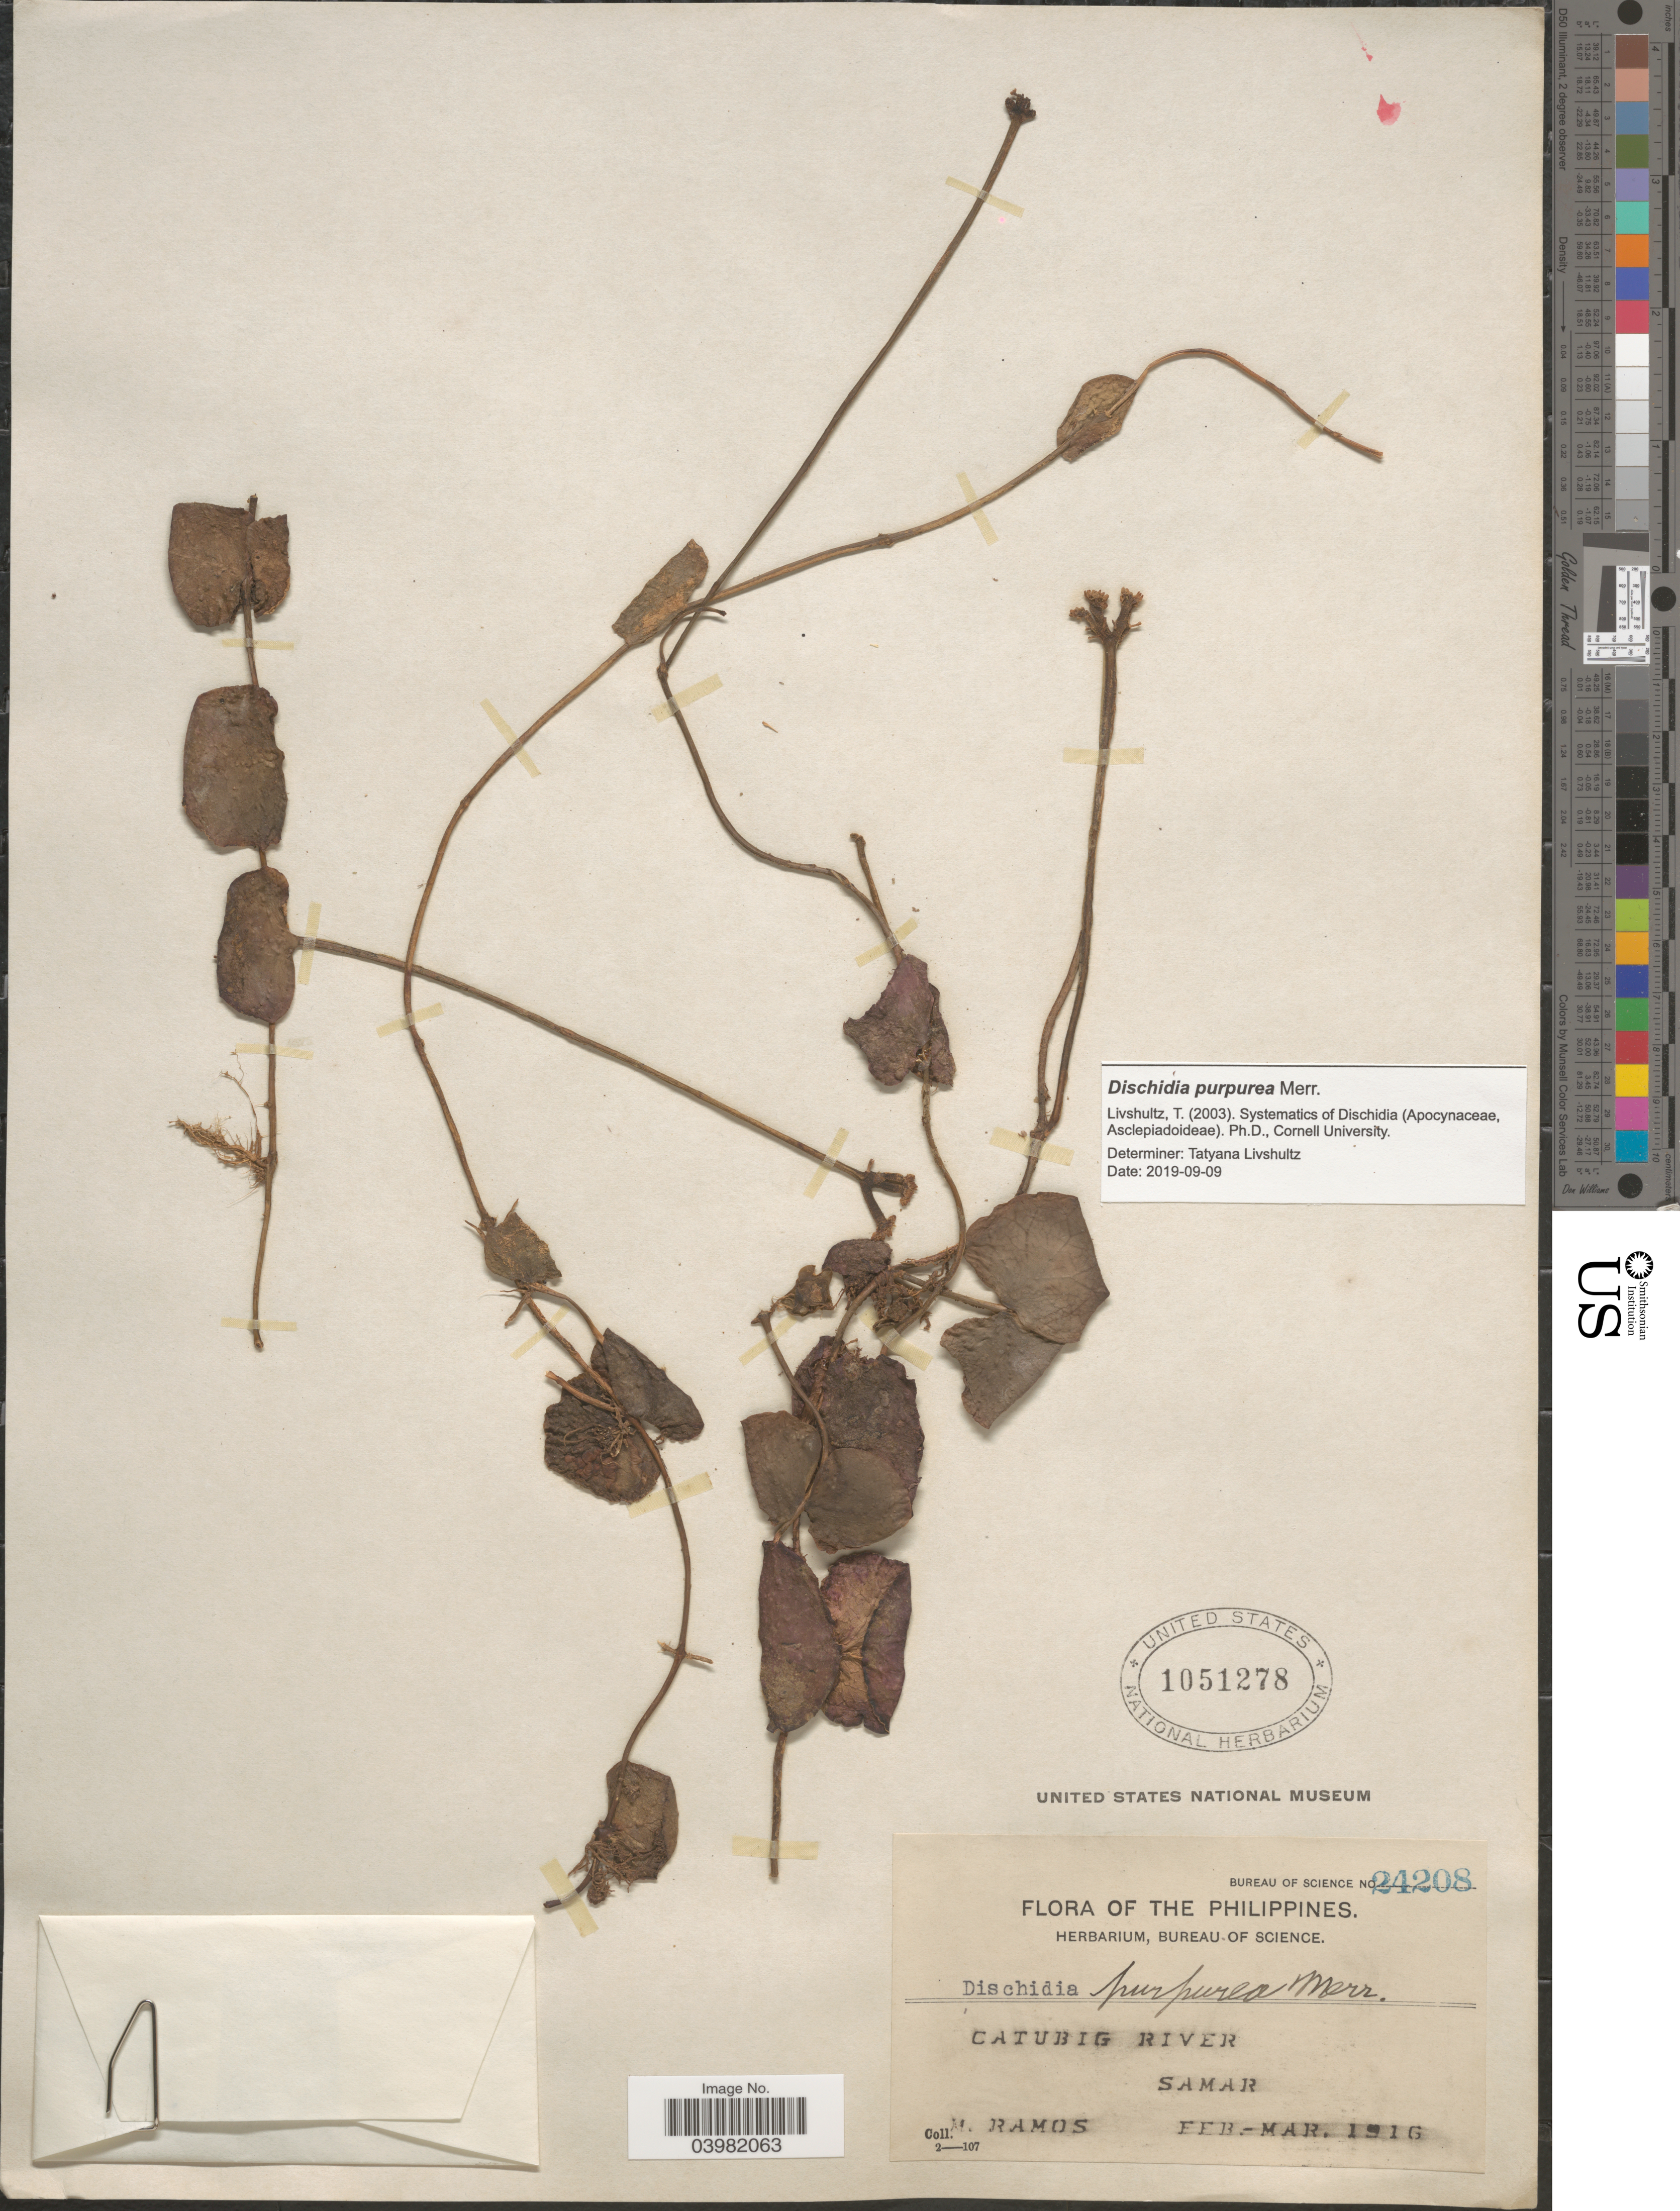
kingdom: Plantae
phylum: Tracheophyta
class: Magnoliopsida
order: Gentianales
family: Apocynaceae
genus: Dischidia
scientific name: Dischidia purpurea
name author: Merr.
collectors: M. Ramos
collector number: Bureau of Science 24208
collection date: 1916-02/1916-03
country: Philippines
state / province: Eastern Visayas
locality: Catubig River. Samar.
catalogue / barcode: US 1051278